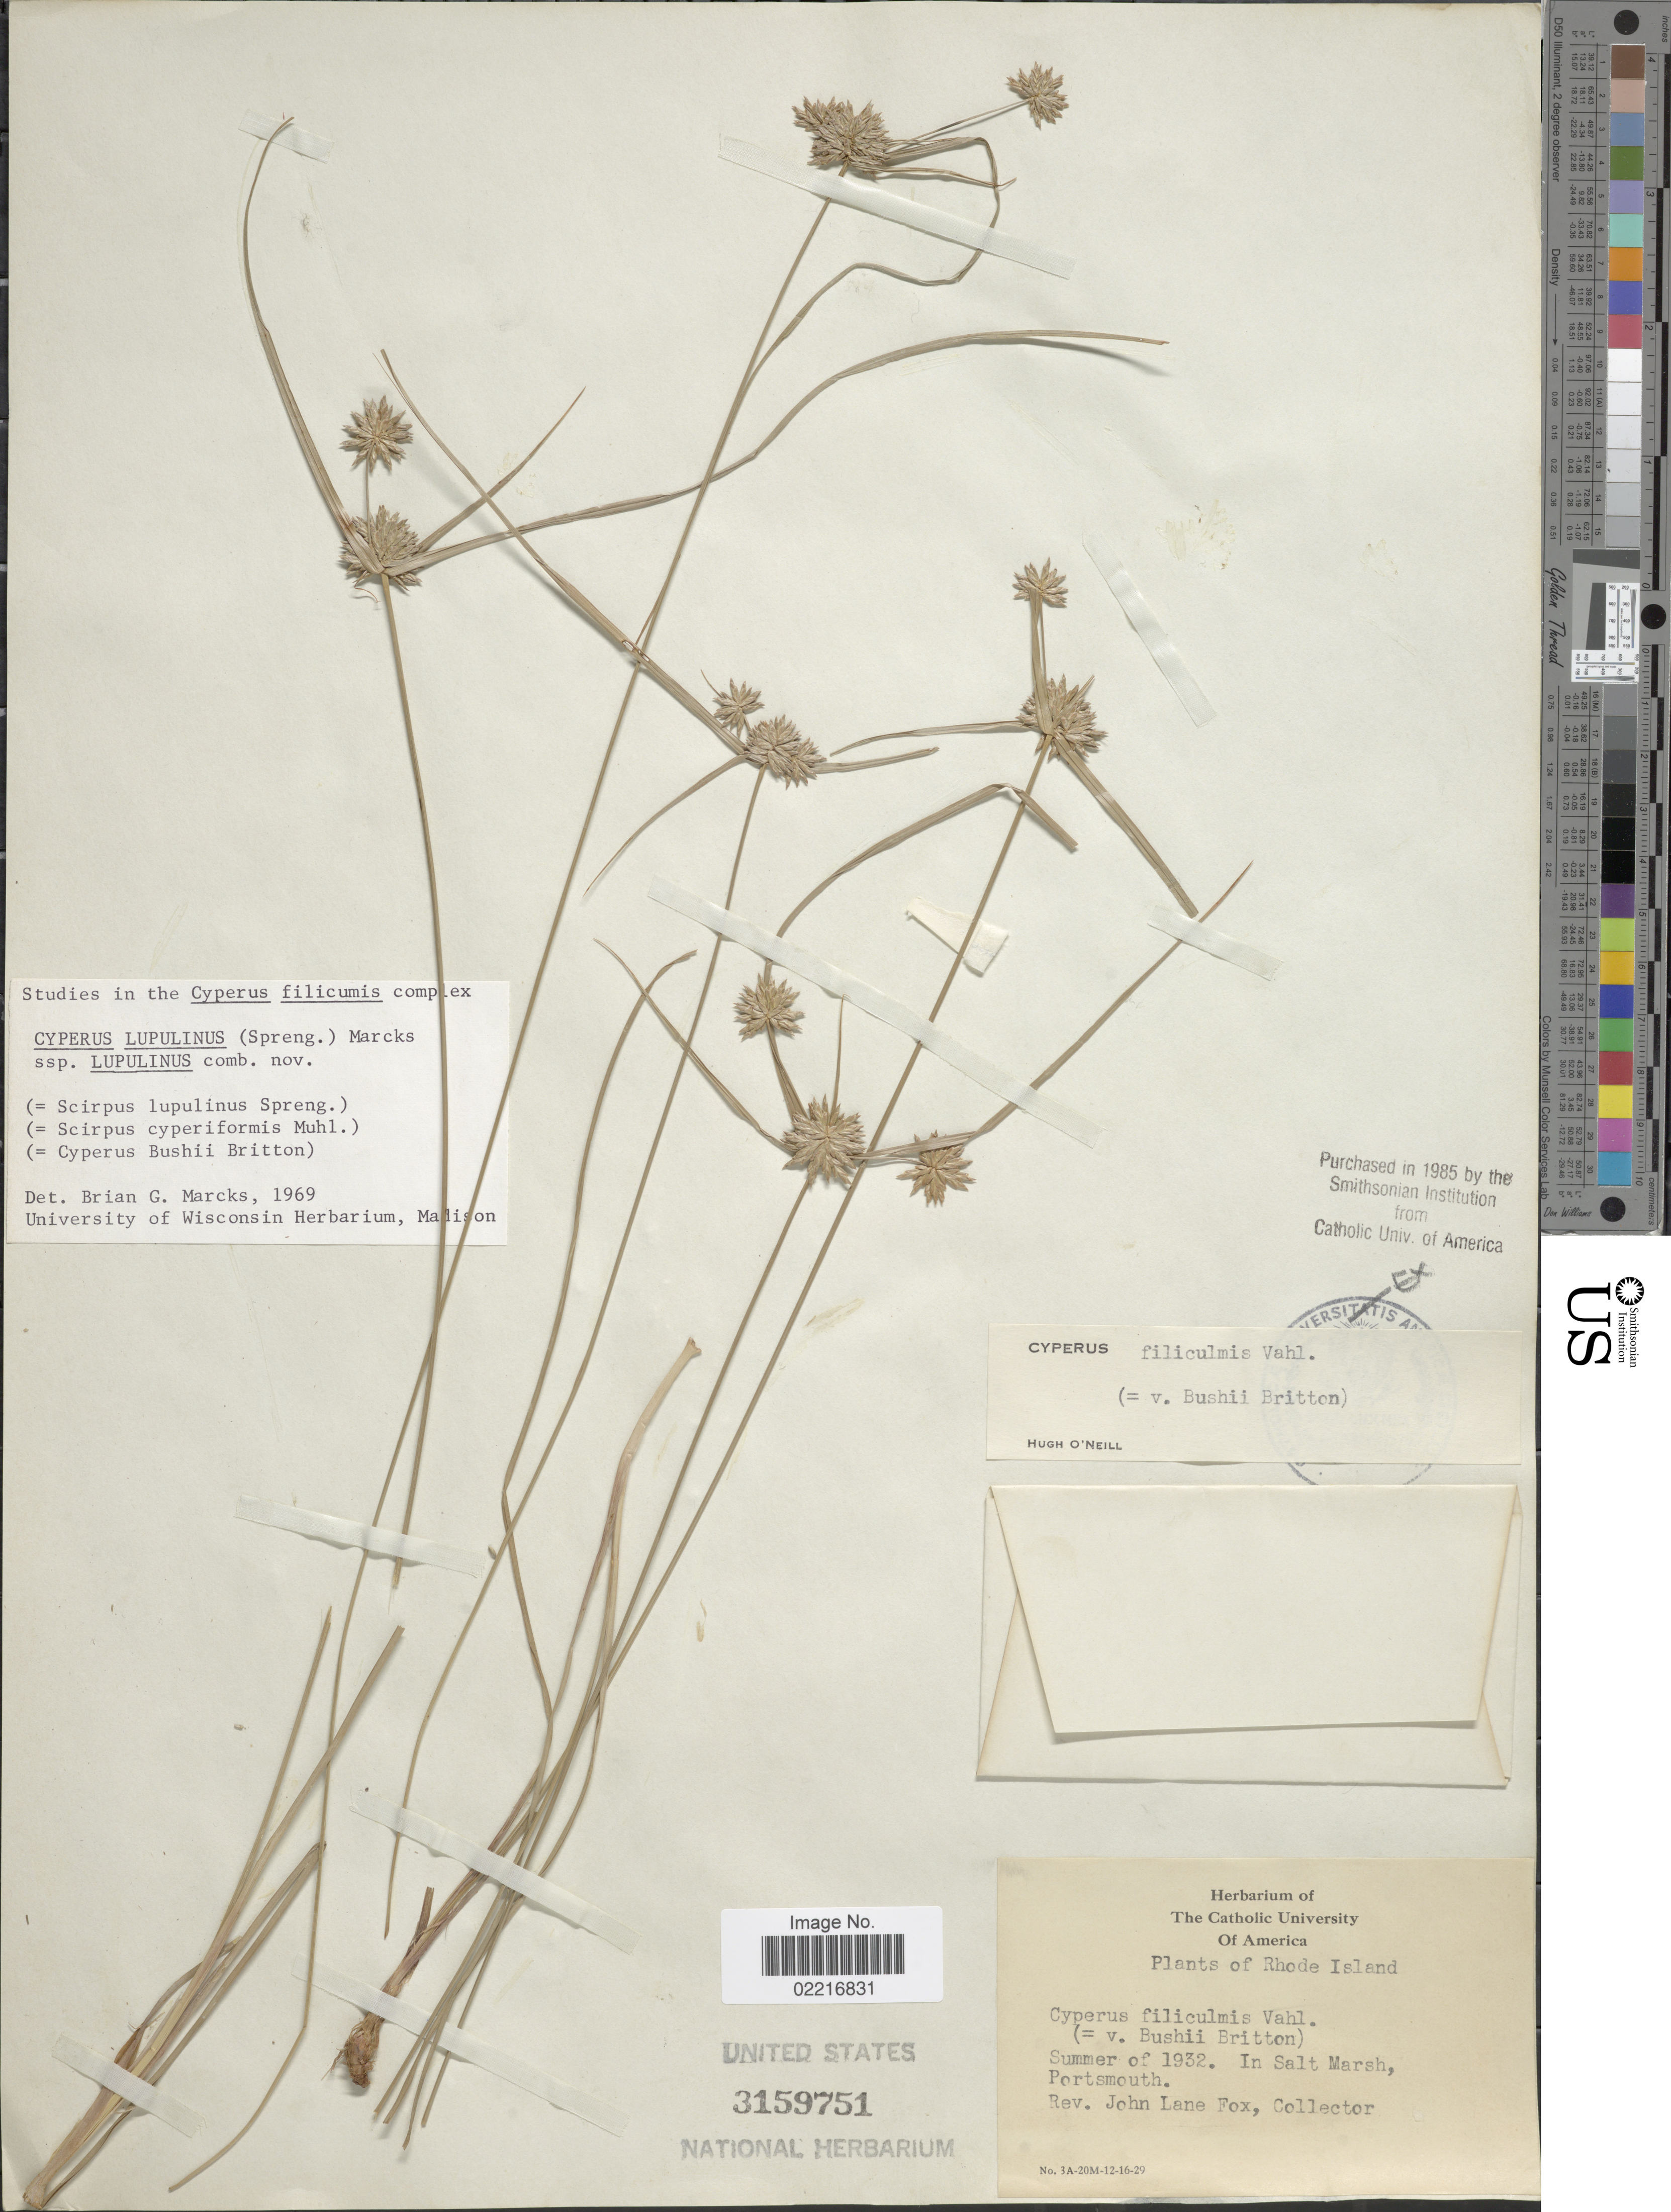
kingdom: Plantae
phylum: Tracheophyta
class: Liliopsida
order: Poales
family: Cyperaceae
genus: Cyperus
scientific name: Cyperus lupulinus subsp. lupulinus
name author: (Spreng.) Marcks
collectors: J. Fox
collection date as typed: Summer 1932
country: United States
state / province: Rhode Island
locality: Portsmouth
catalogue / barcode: US 3159751